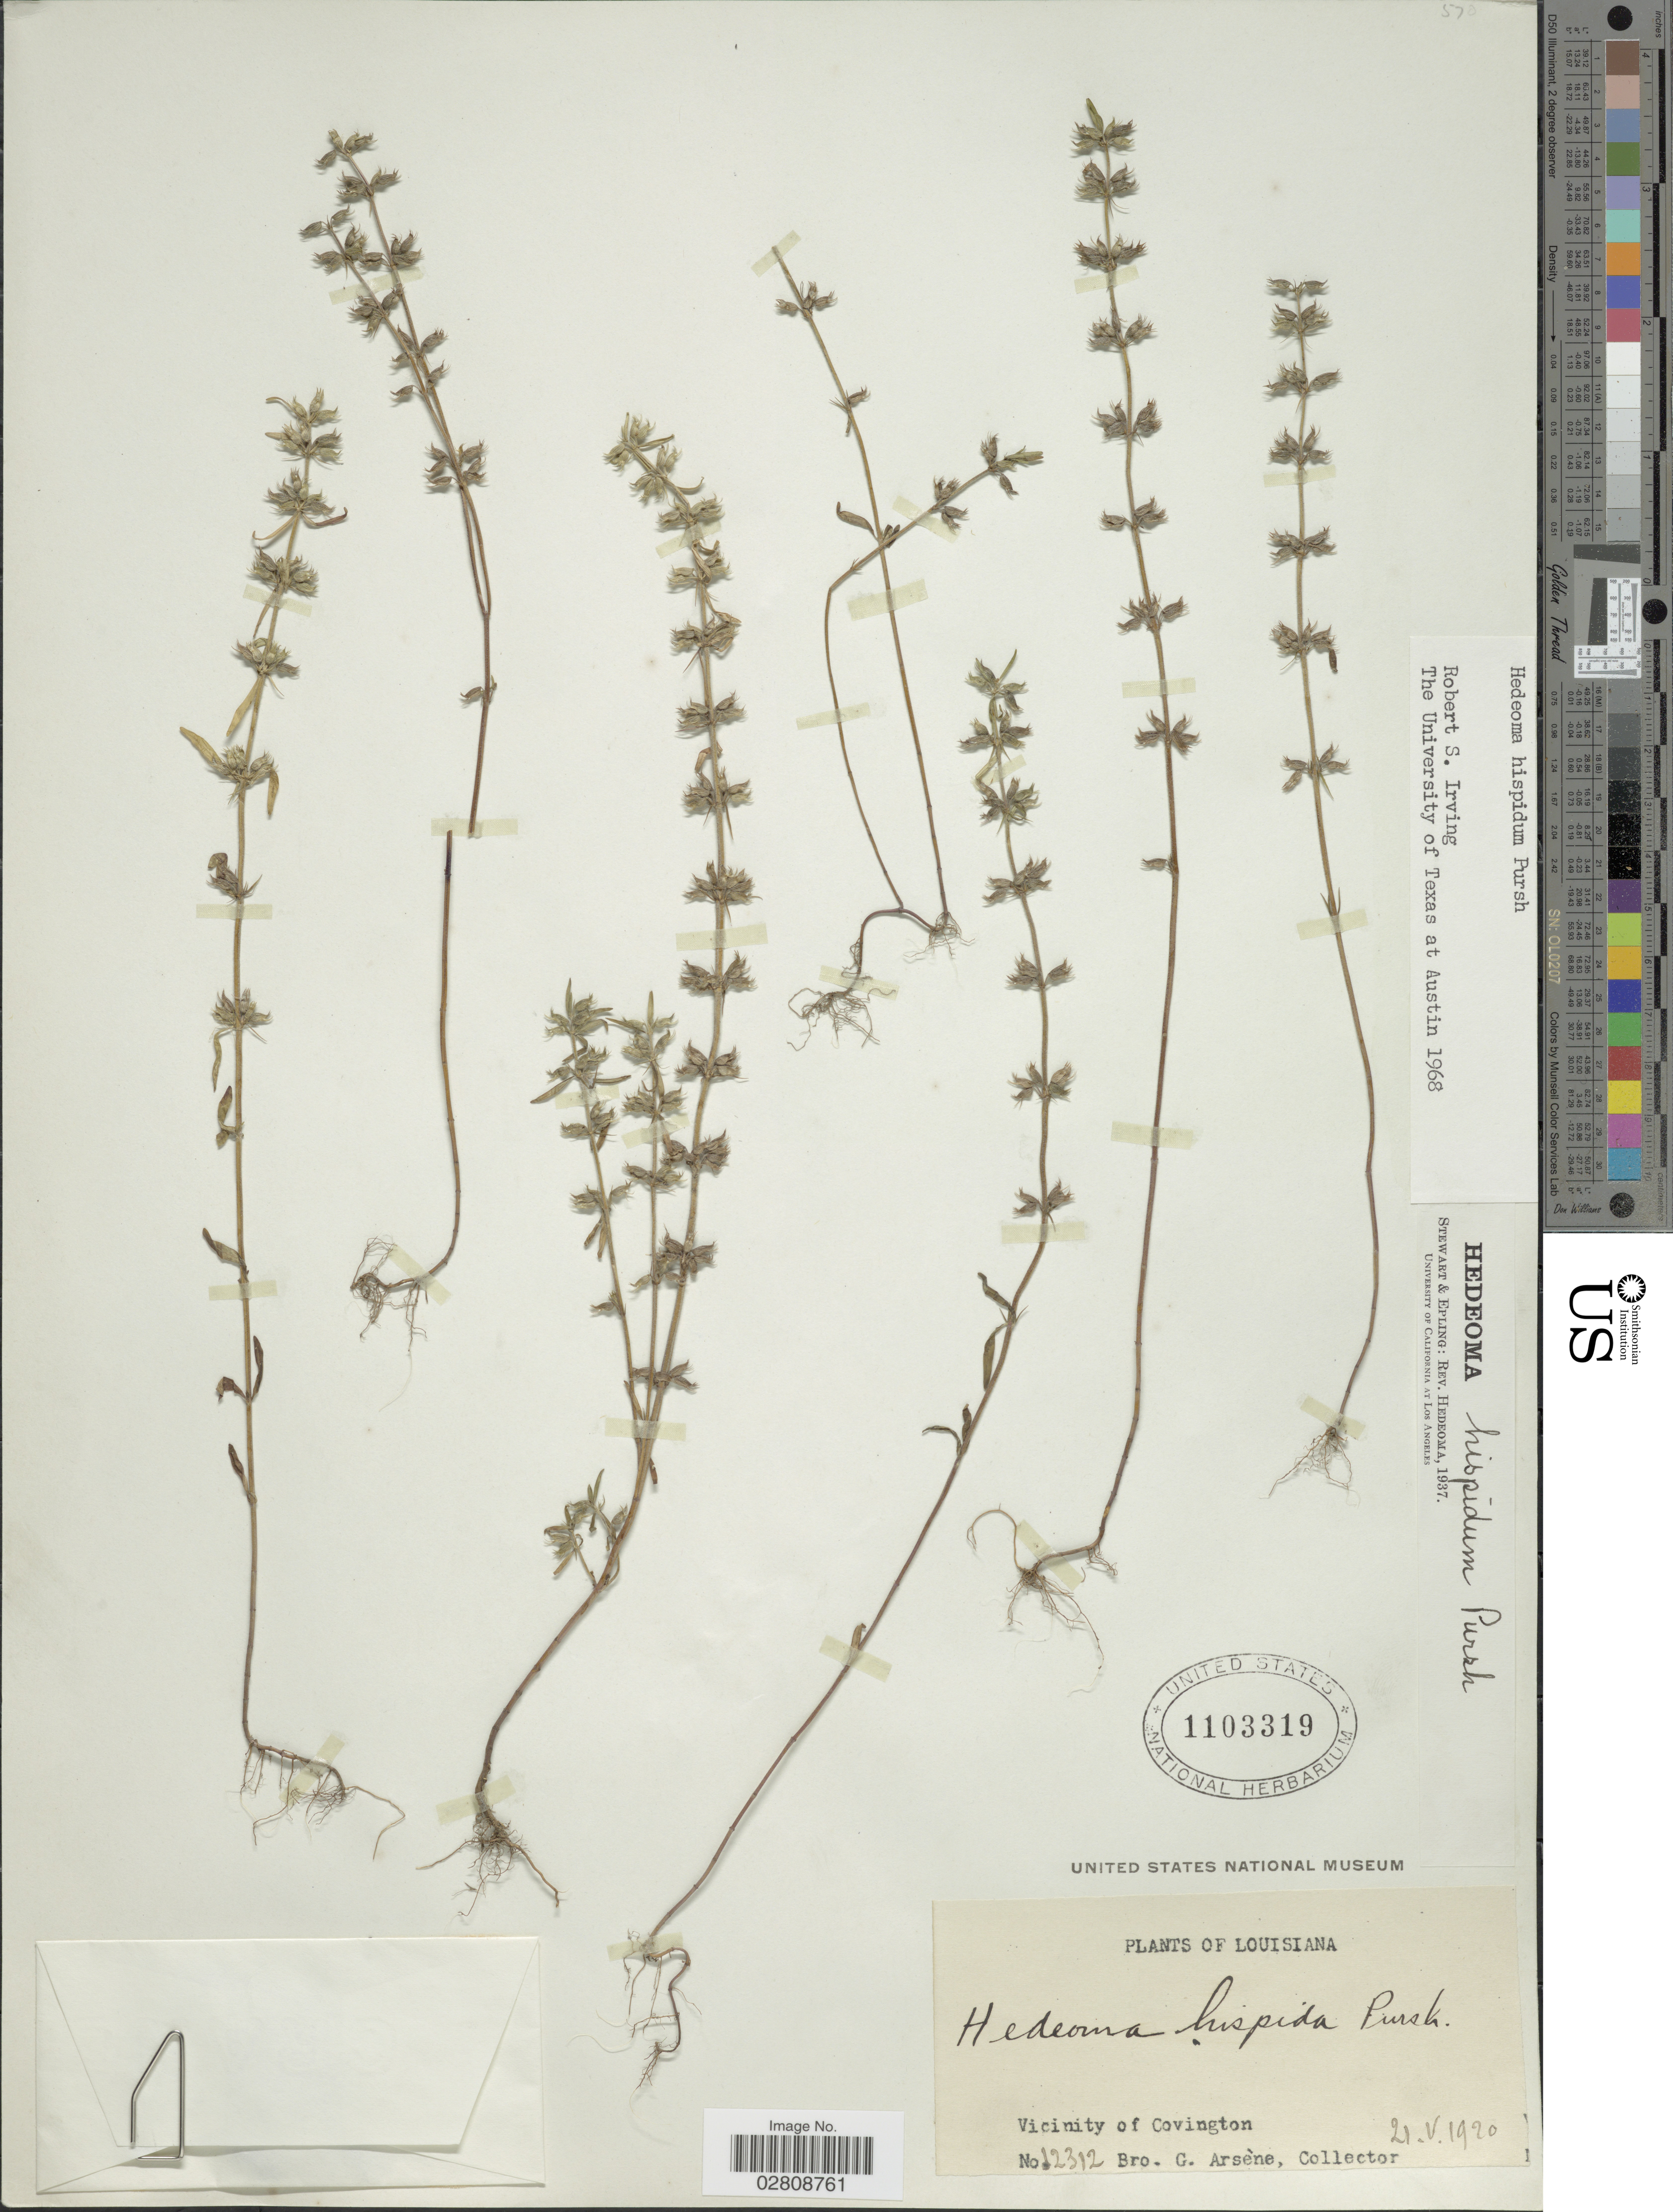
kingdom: Plantae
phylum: Tracheophyta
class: Magnoliopsida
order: Lamiales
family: Lamiaceae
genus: Hedeoma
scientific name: Hedeoma hispida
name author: Pursh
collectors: Bro. G. Arsène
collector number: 12312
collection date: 1920-05-21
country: United States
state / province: Louisiana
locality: Vicinity of Covington.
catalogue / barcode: US 1103319